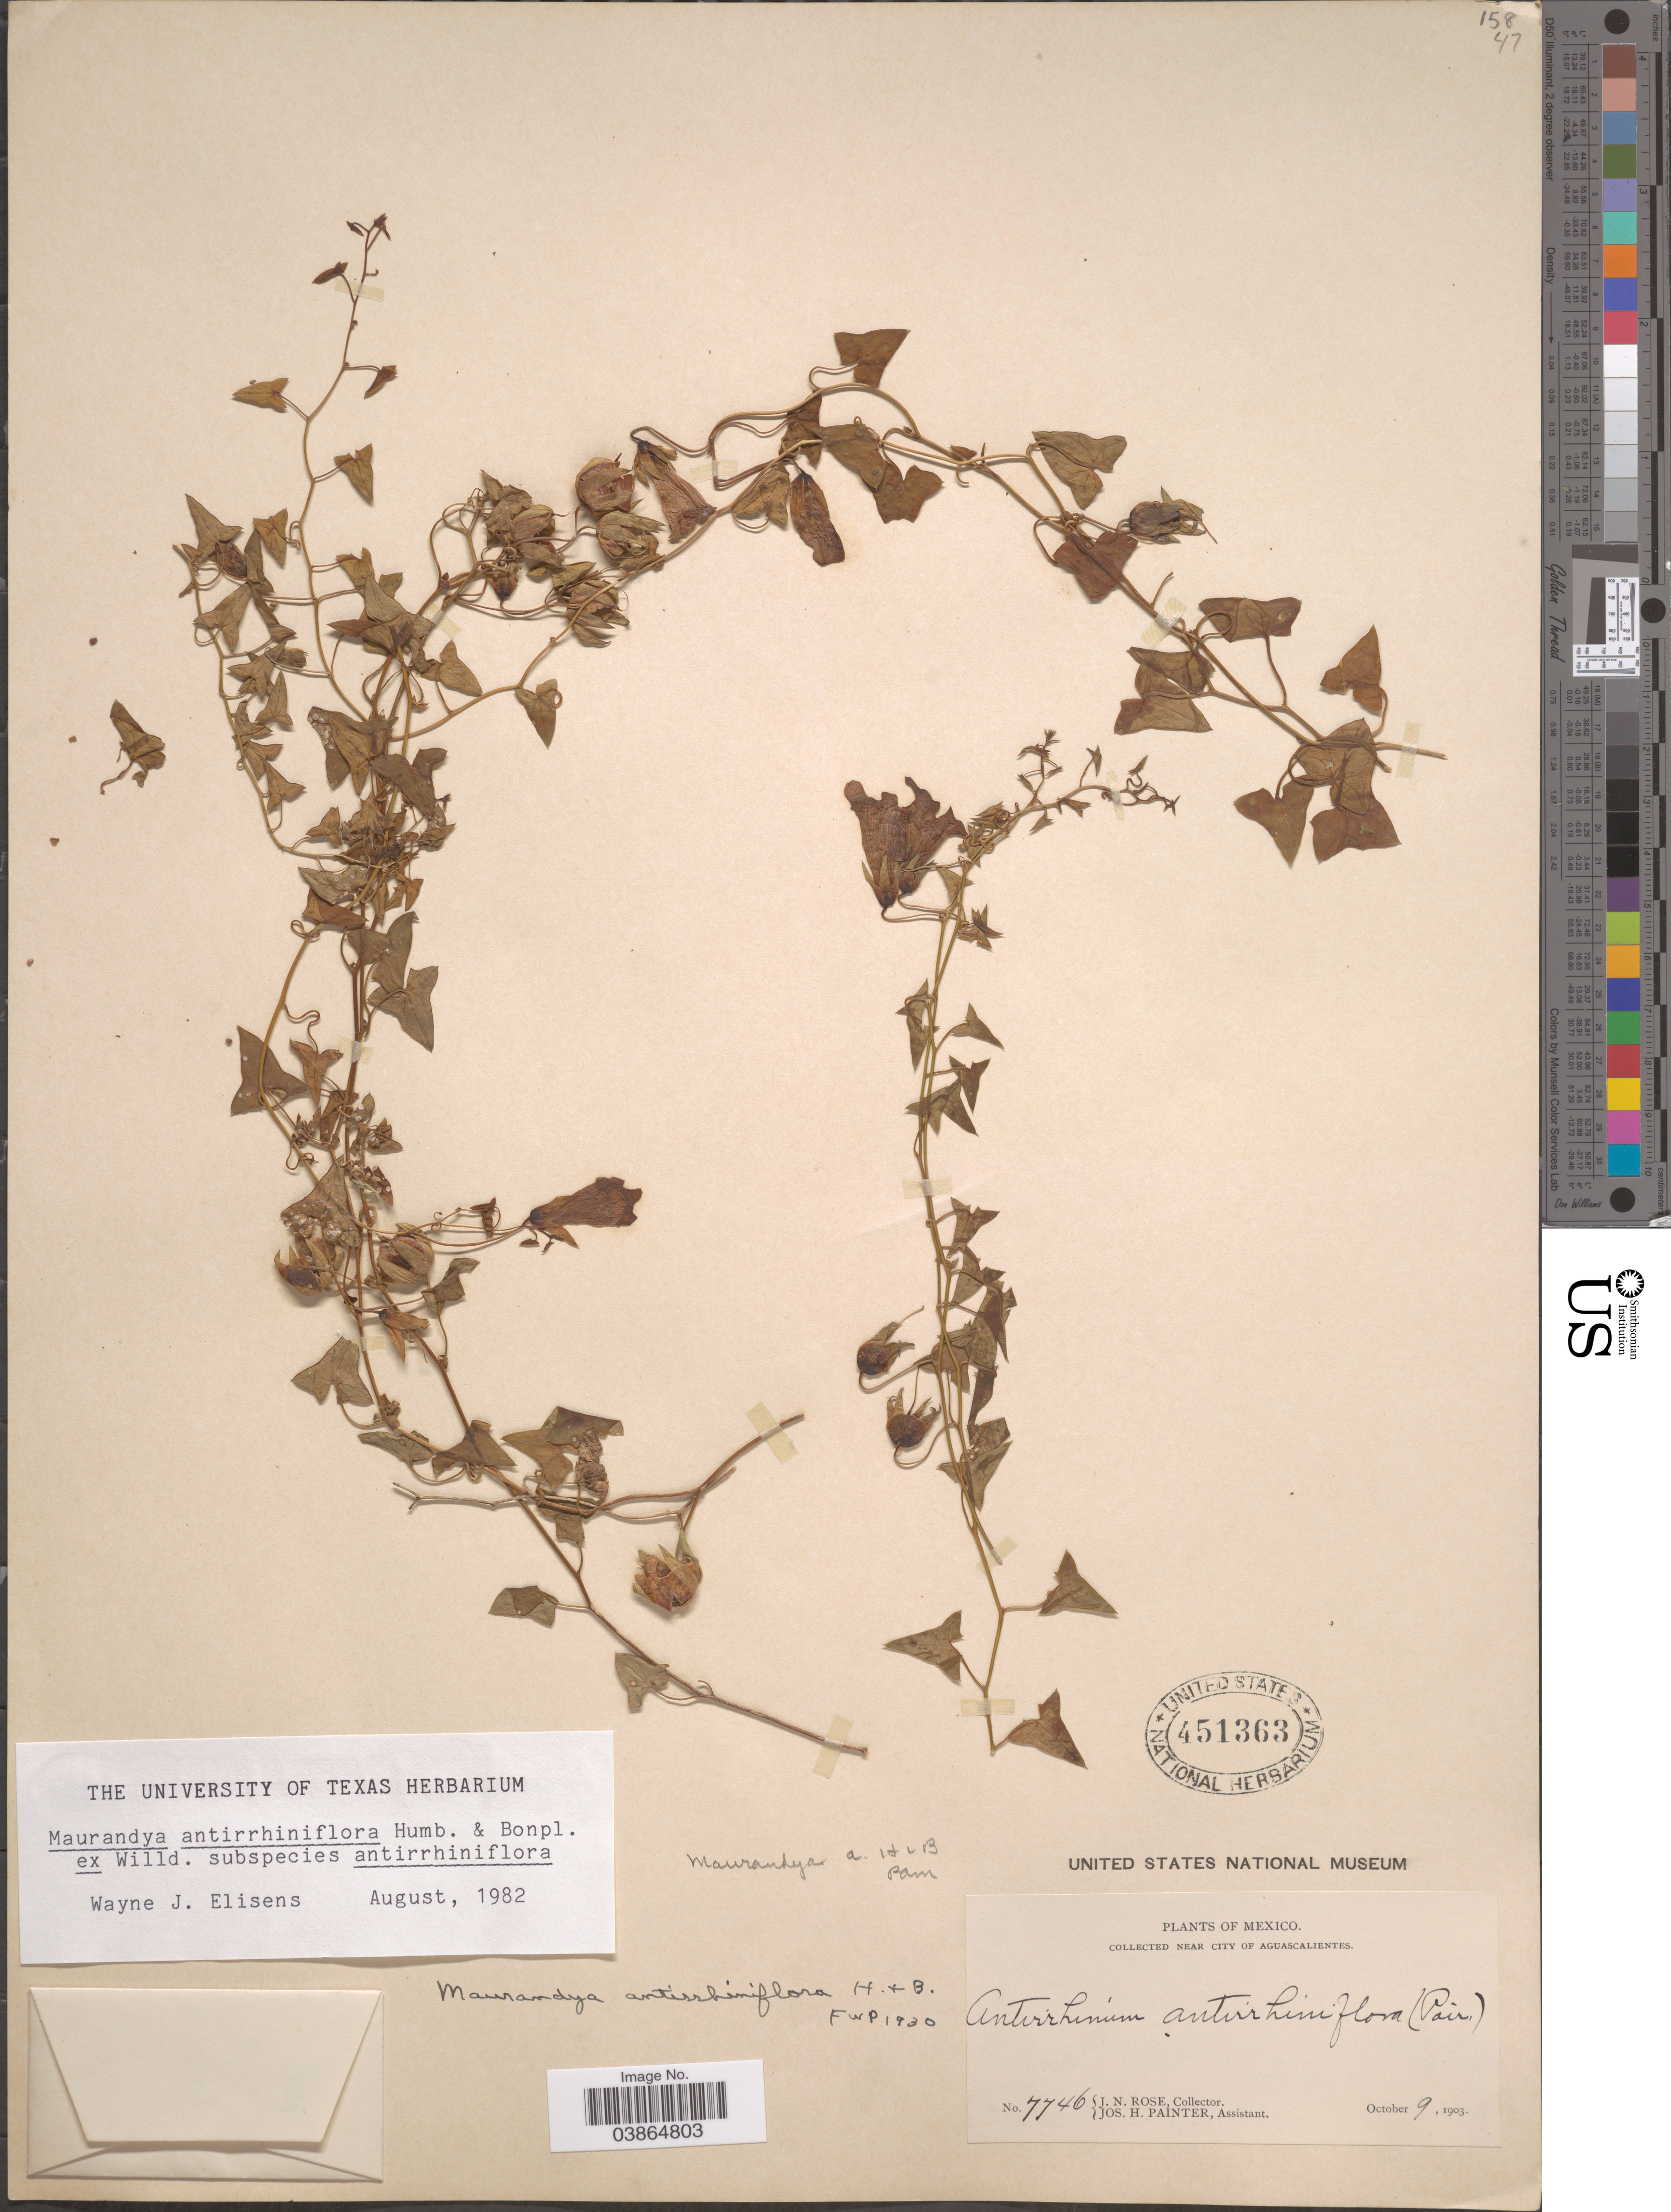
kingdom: Plantae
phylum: Tracheophyta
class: Magnoliopsida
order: Lamiales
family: Plantaginaceae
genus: Maurandya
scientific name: Maurandya antirrhiniflora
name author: Humb. & Bonpl. ex Willd.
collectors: J. N. Rose & J. H. Painter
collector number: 7746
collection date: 1903-10-09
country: Mexico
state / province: Aguascalientes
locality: Near city of Aguascalientes.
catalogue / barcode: US 451363